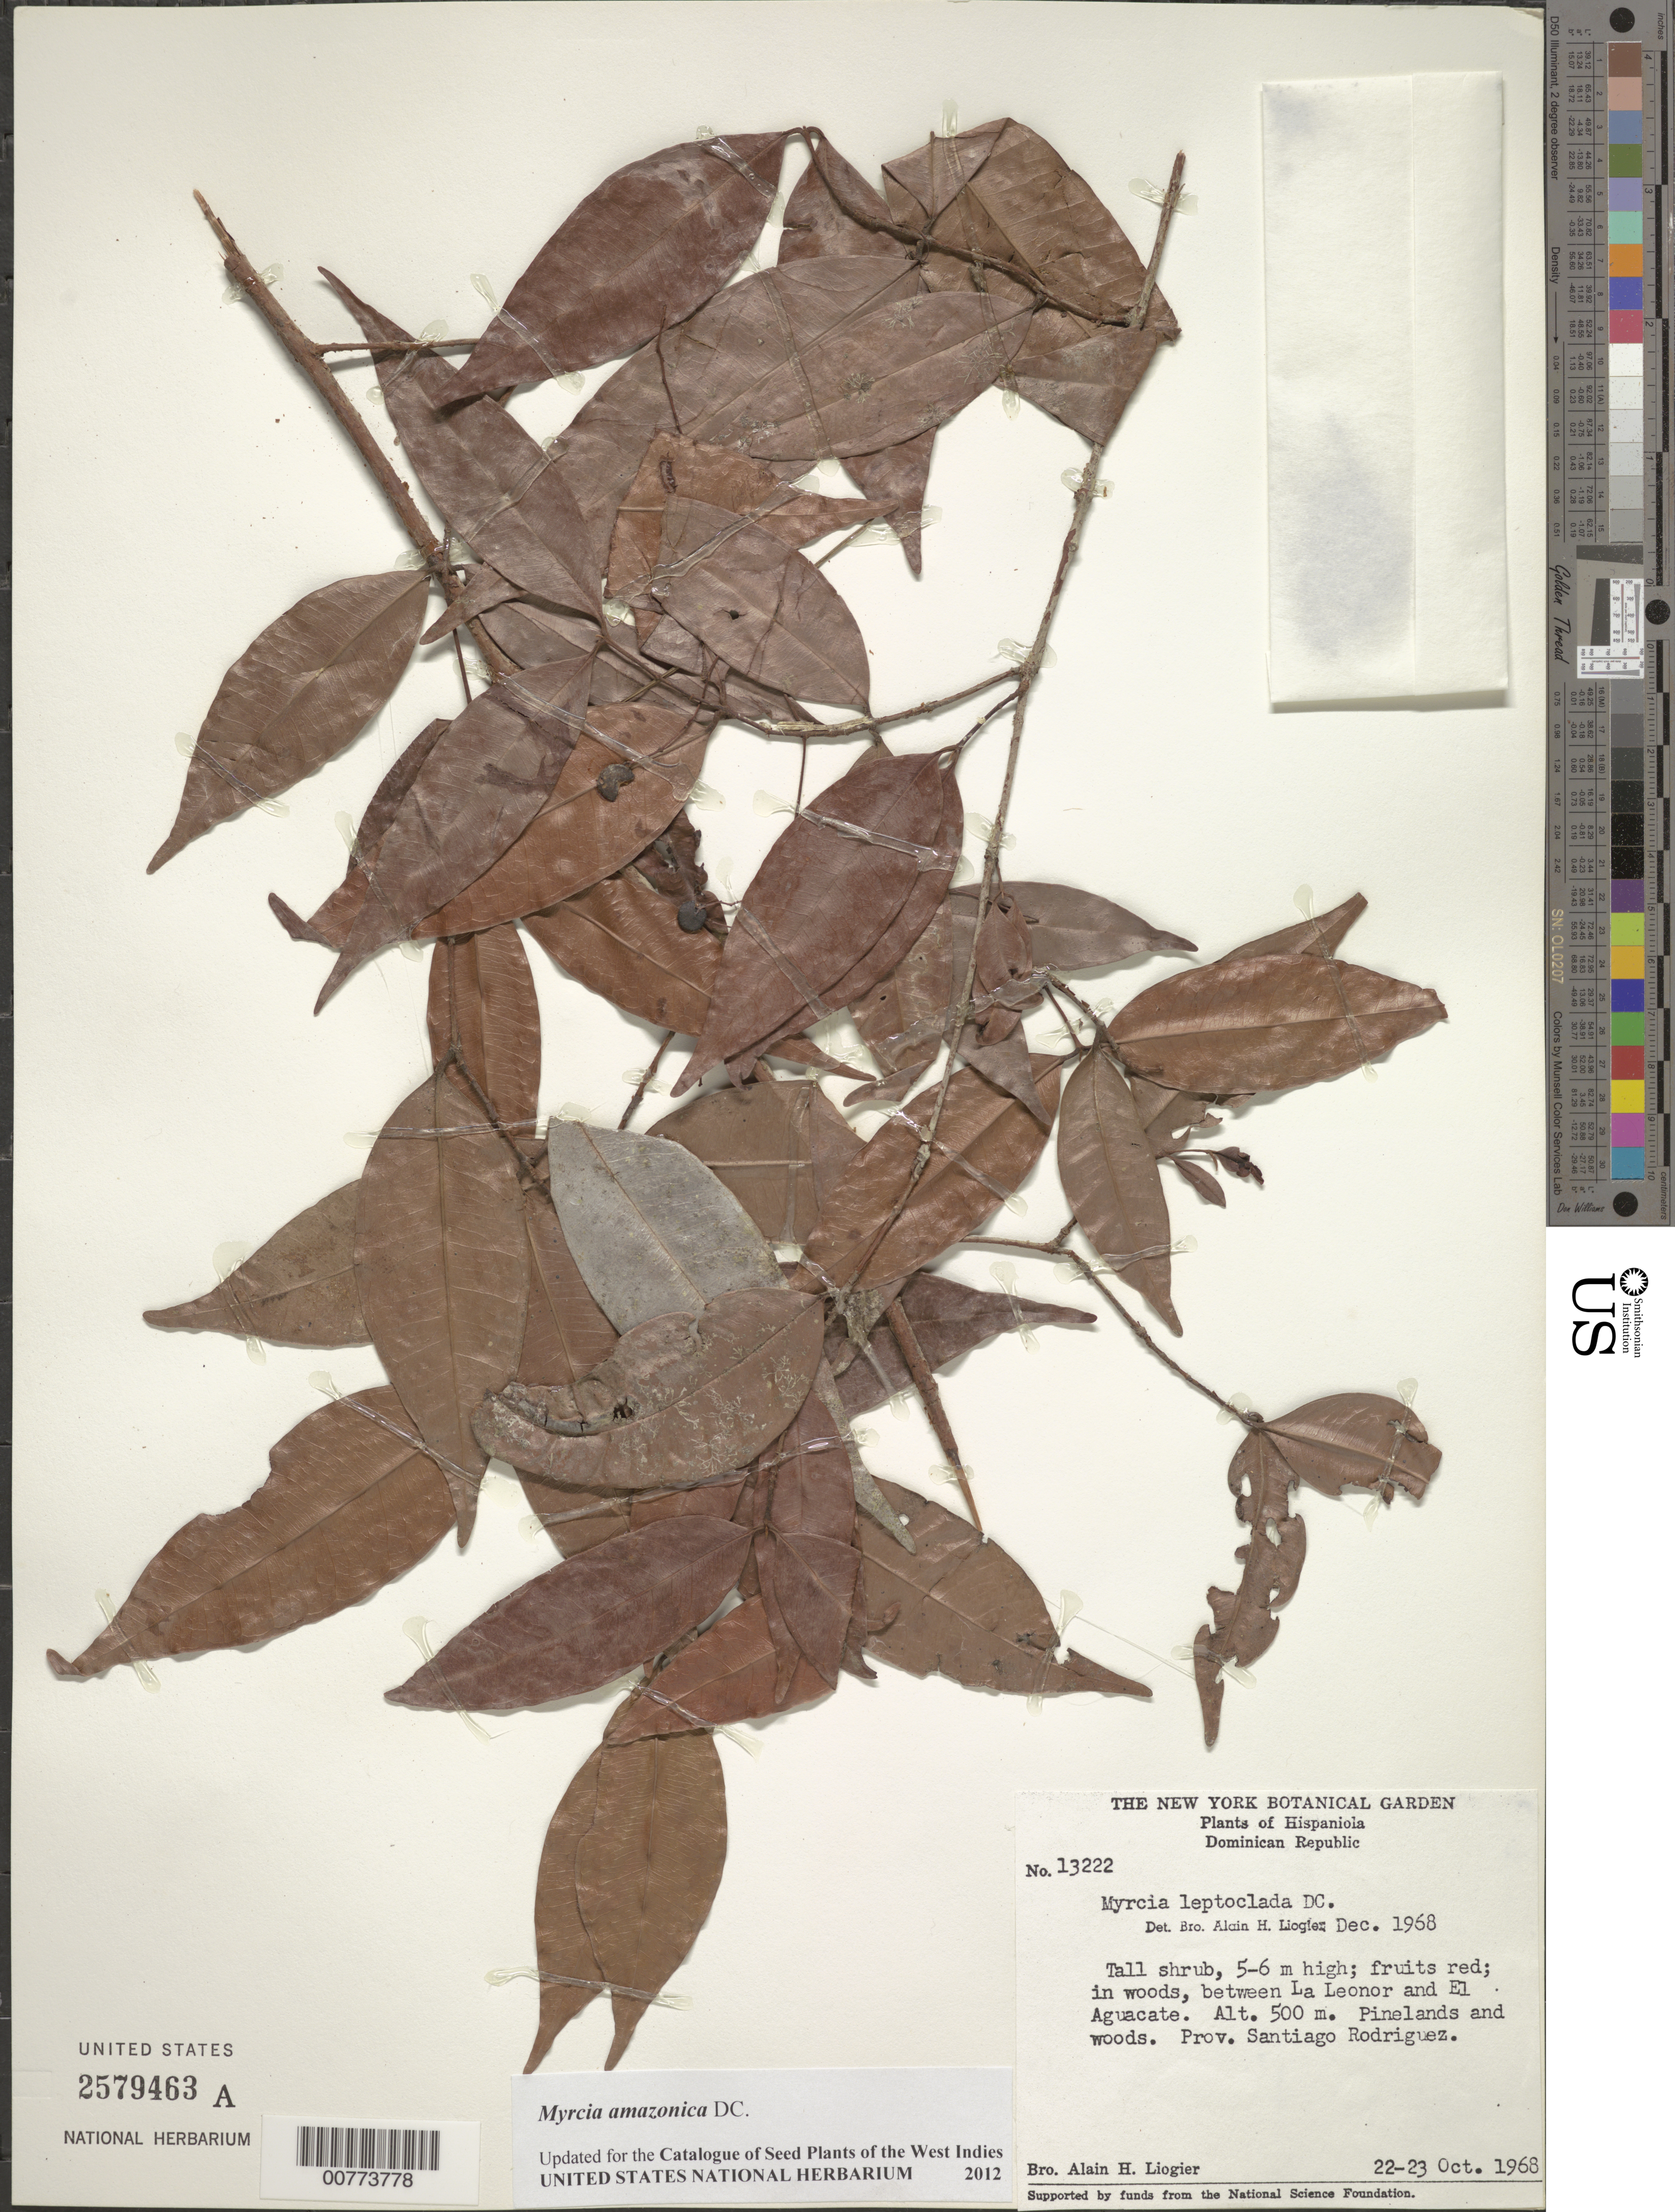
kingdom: Plantae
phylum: Tracheophyta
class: Magnoliopsida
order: Myrtales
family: Myrtaceae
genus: Myrcia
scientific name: Myrcia amazonica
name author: DC.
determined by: Liogier, Alain H.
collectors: A. H. Liogier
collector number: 13222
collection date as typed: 22 Oct 1968 to 23 Oct 1968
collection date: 1968-10-22/1968-10-23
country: Dominican Republic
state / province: Santiago Rodríguez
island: Hispaniola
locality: Between La Leonor and El Aguacate.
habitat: In woods; pinelands and woods.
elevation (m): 500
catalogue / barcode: US 2579463A